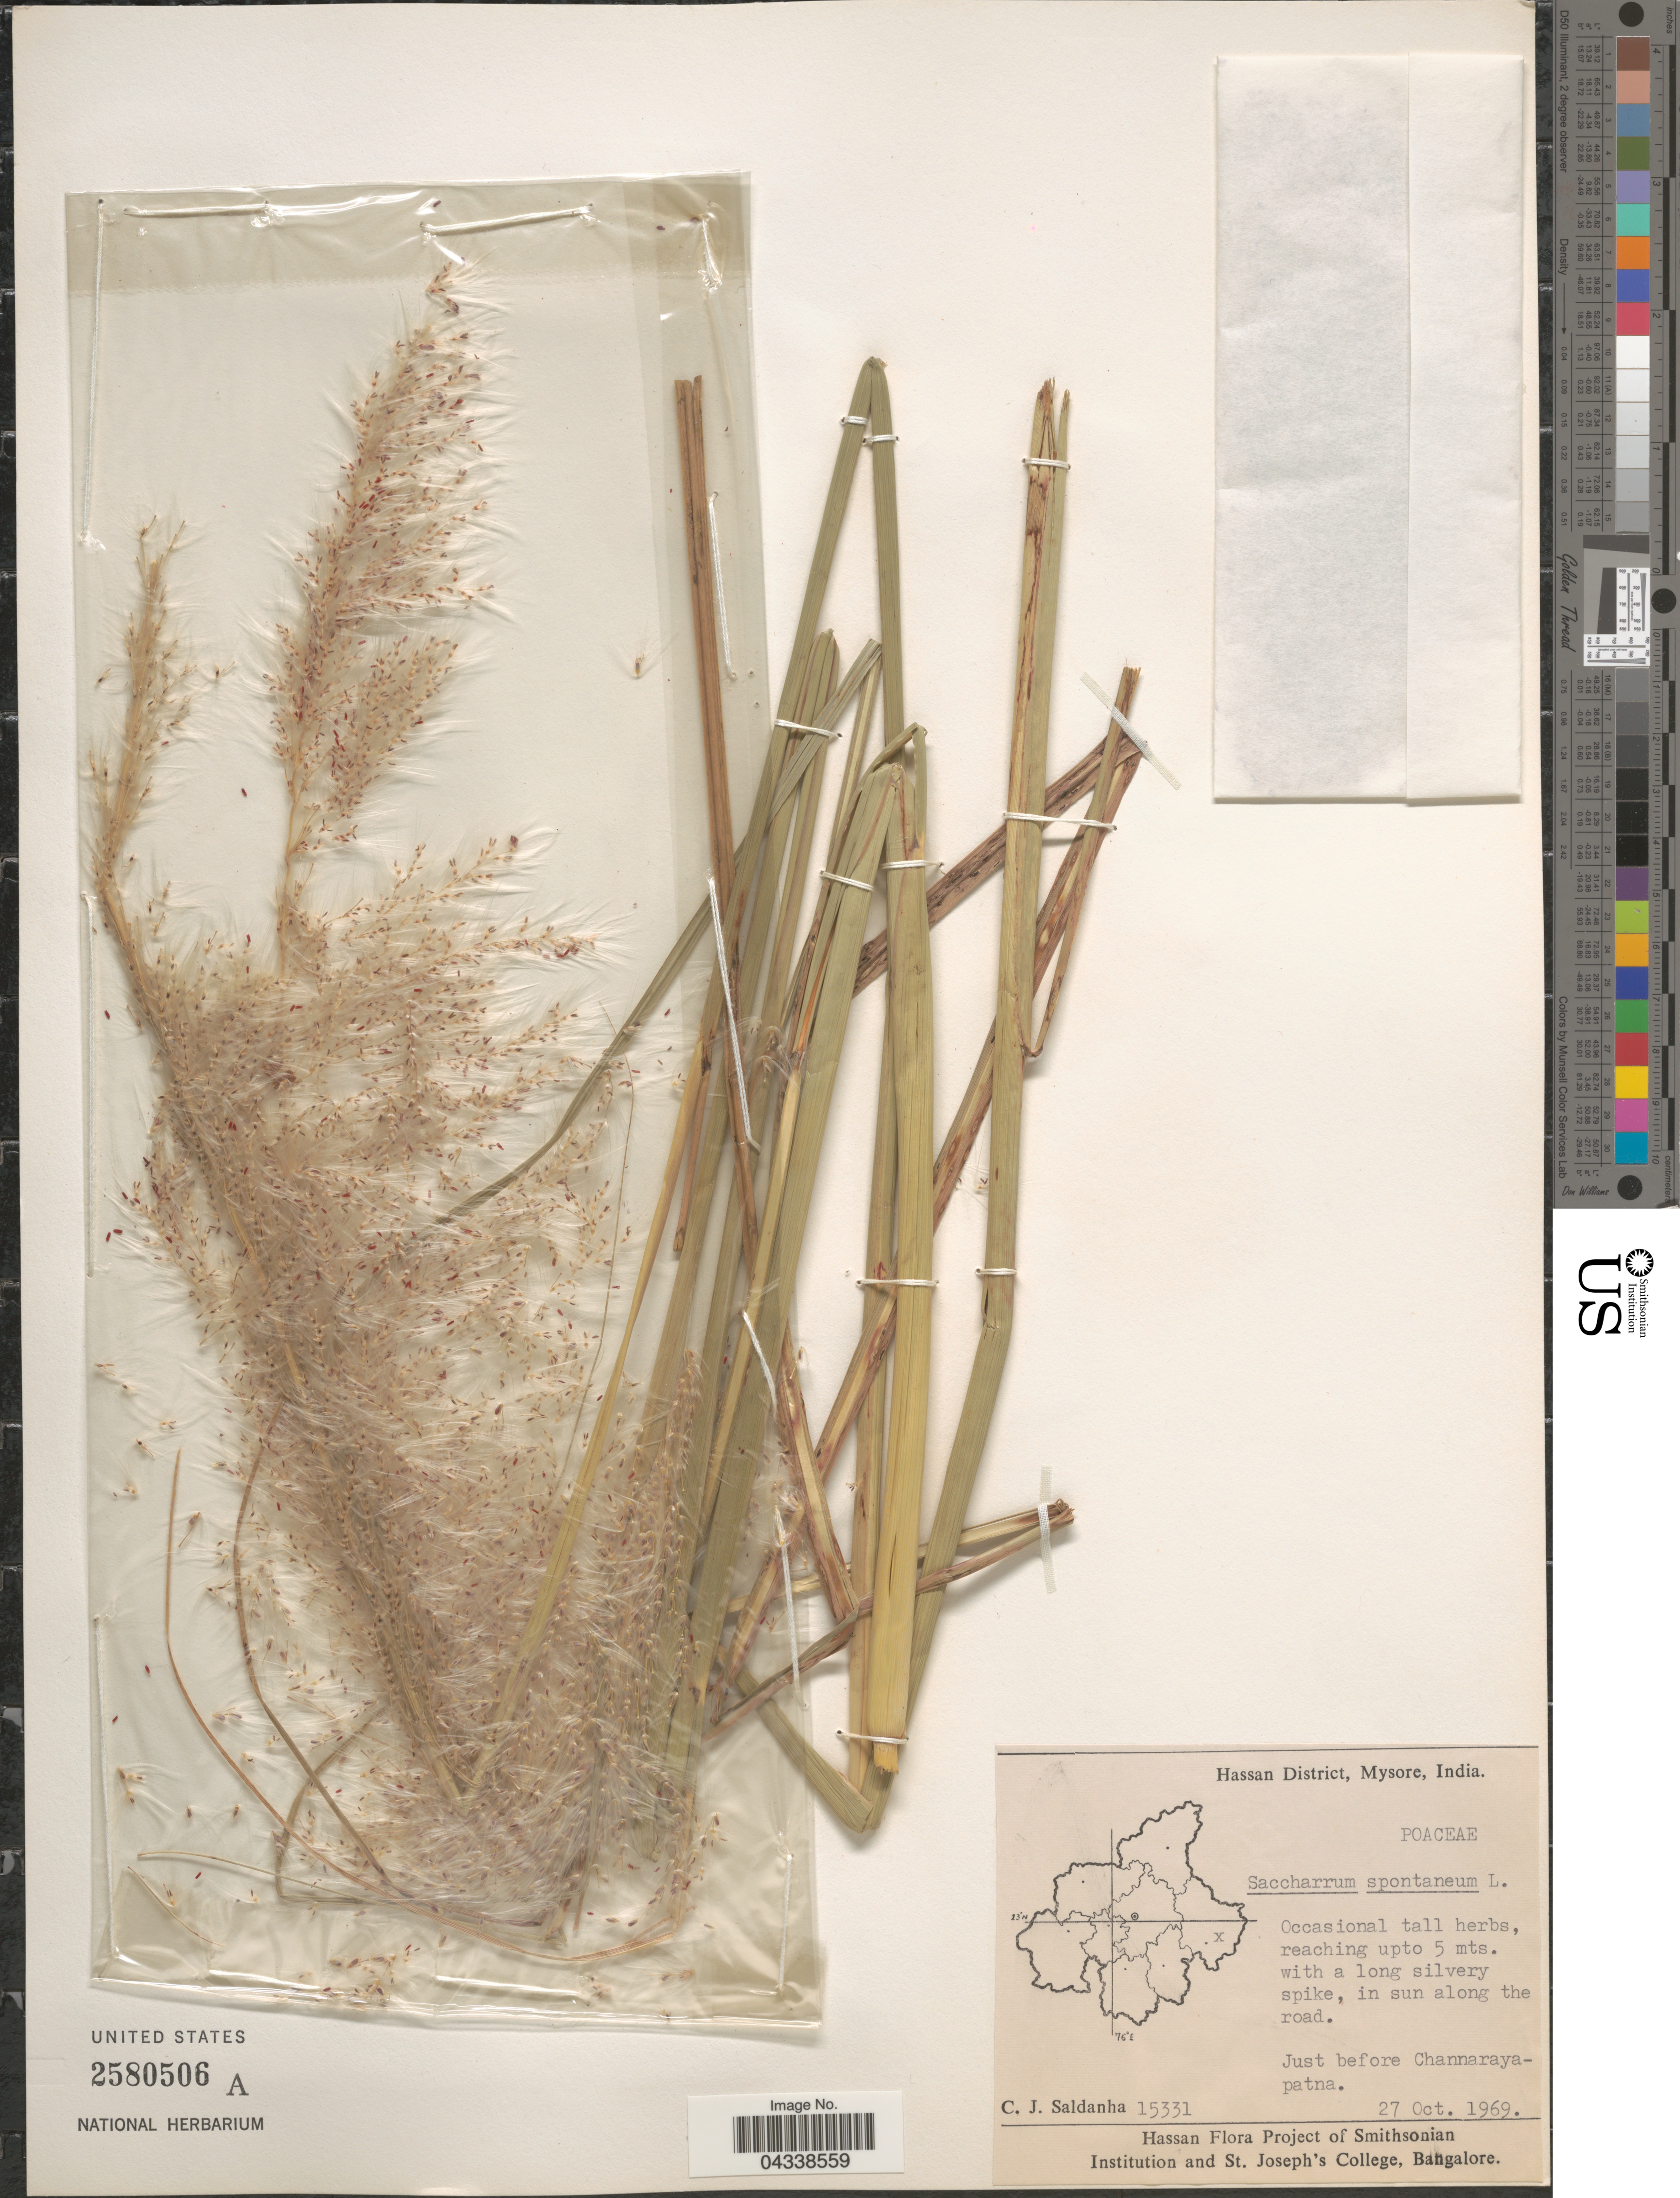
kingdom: Plantae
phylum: Tracheophyta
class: Liliopsida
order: Poales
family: Poaceae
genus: Saccharum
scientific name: Saccharum spontaneum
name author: L.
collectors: C. J. Saldanha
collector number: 15331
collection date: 1969-10-27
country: India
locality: Hassan District, Mysore. Just before Channarayapatna.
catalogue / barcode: US 2580506A